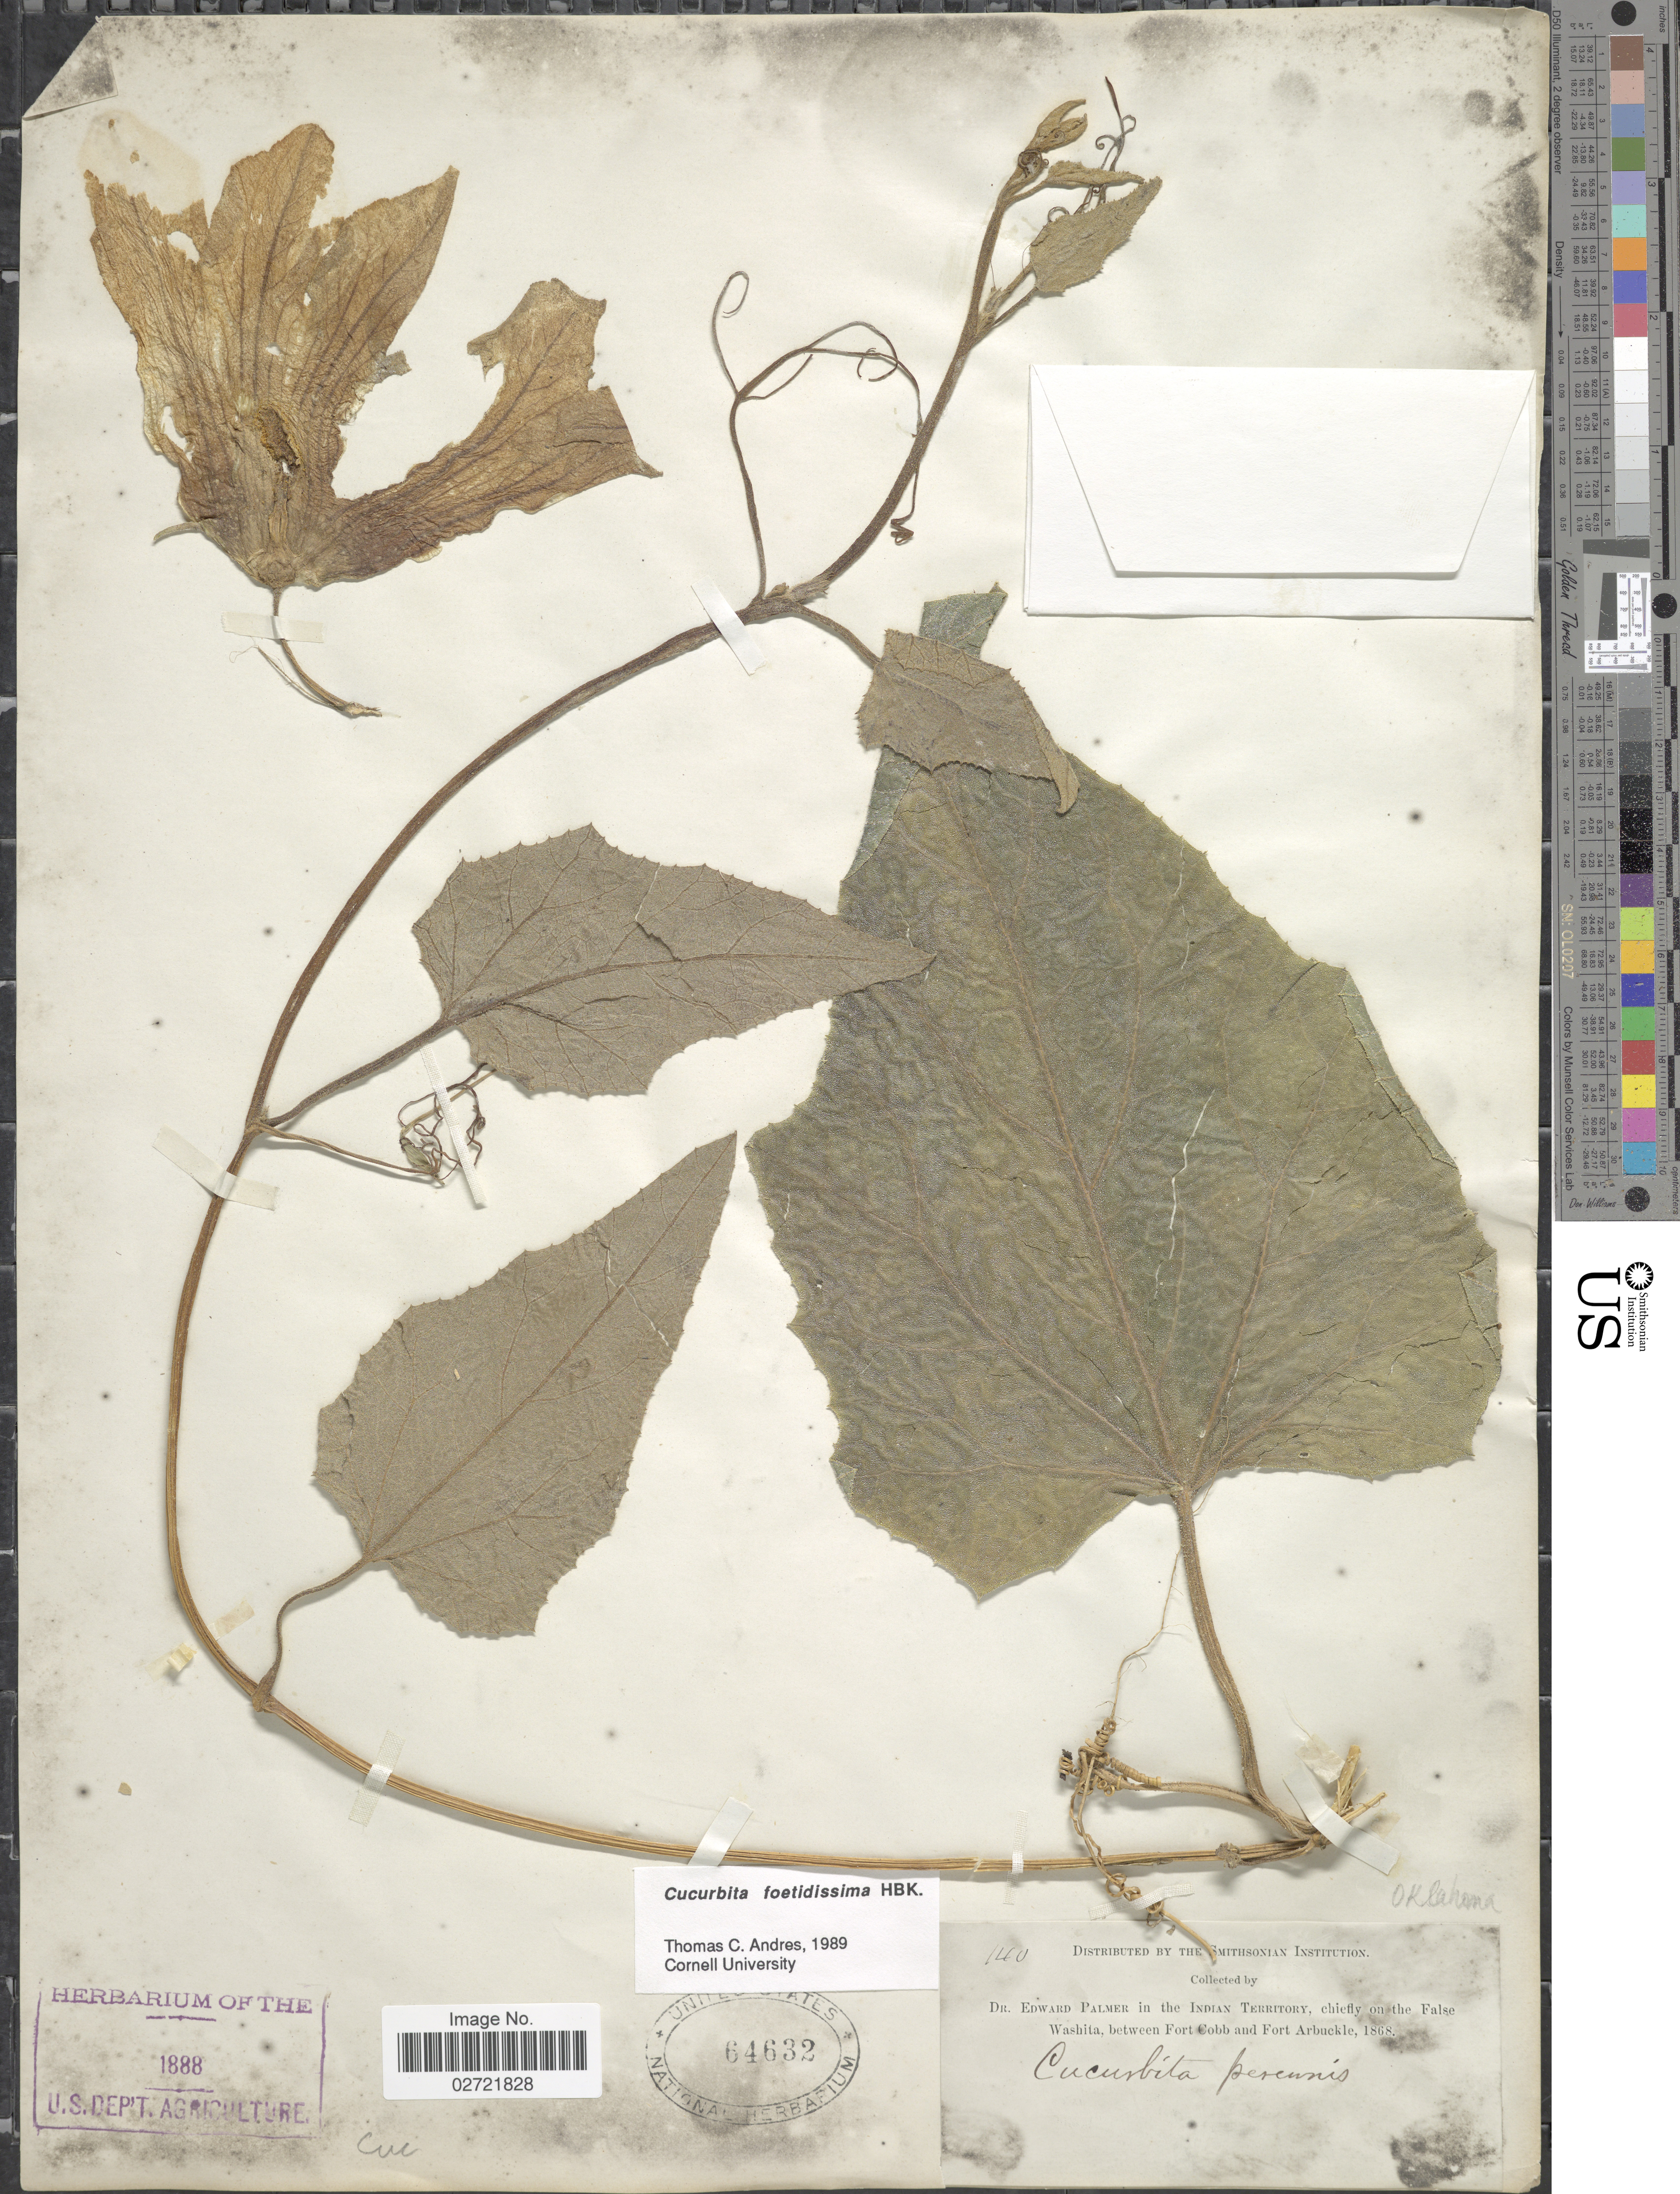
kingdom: Plantae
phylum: Tracheophyta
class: Magnoliopsida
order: Cucurbitales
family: Cucurbitaceae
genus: Cucurbita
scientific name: Cucurbita foetidissima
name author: Kunth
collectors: E. Palmer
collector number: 140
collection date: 1868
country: United States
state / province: Oklahoma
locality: In the Indian Territory, chiefly on the False Washita, between Fort Cobb and Fort Arbuckle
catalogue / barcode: US 64632